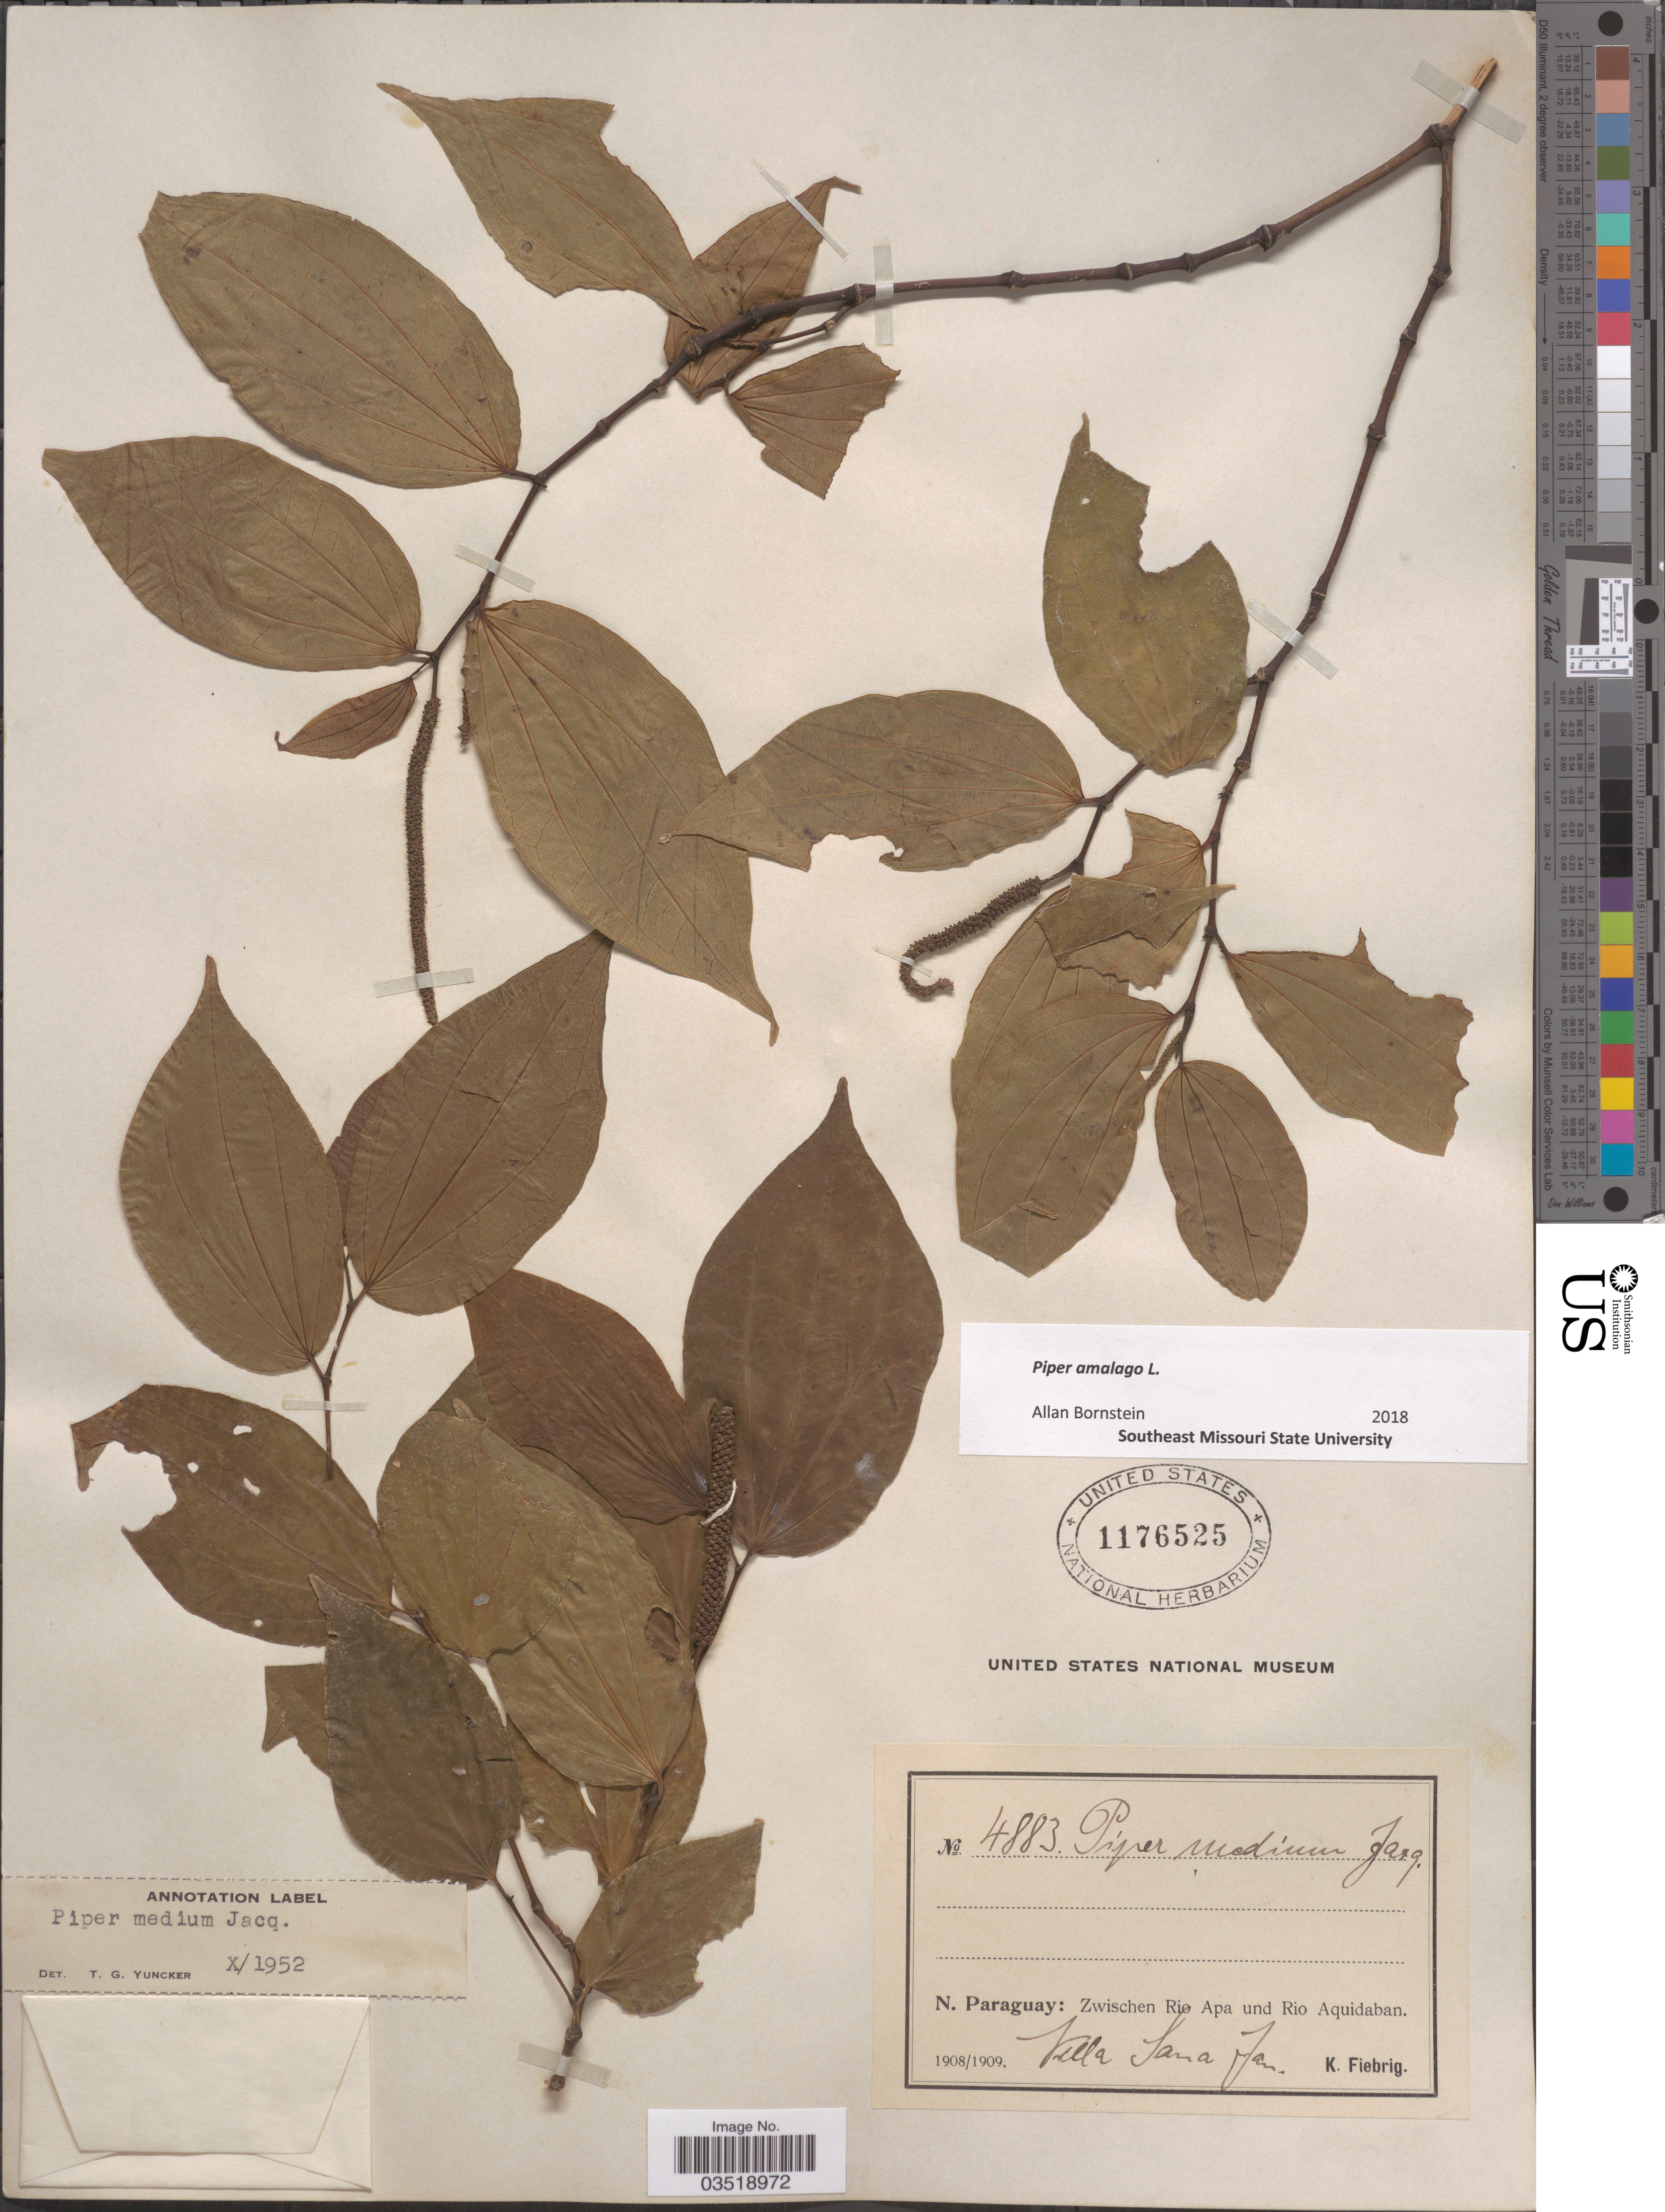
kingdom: Plantae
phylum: Tracheophyta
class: Magnoliopsida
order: Piperales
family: Piperaceae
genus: Piper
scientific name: Piper amalago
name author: L.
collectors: K. Fiebrig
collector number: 4883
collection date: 1908/1909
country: Paraguay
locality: N. Paraguay: Zwischen Rio Apa und Rio Aquidaban. Villa Sana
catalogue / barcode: US 1176525